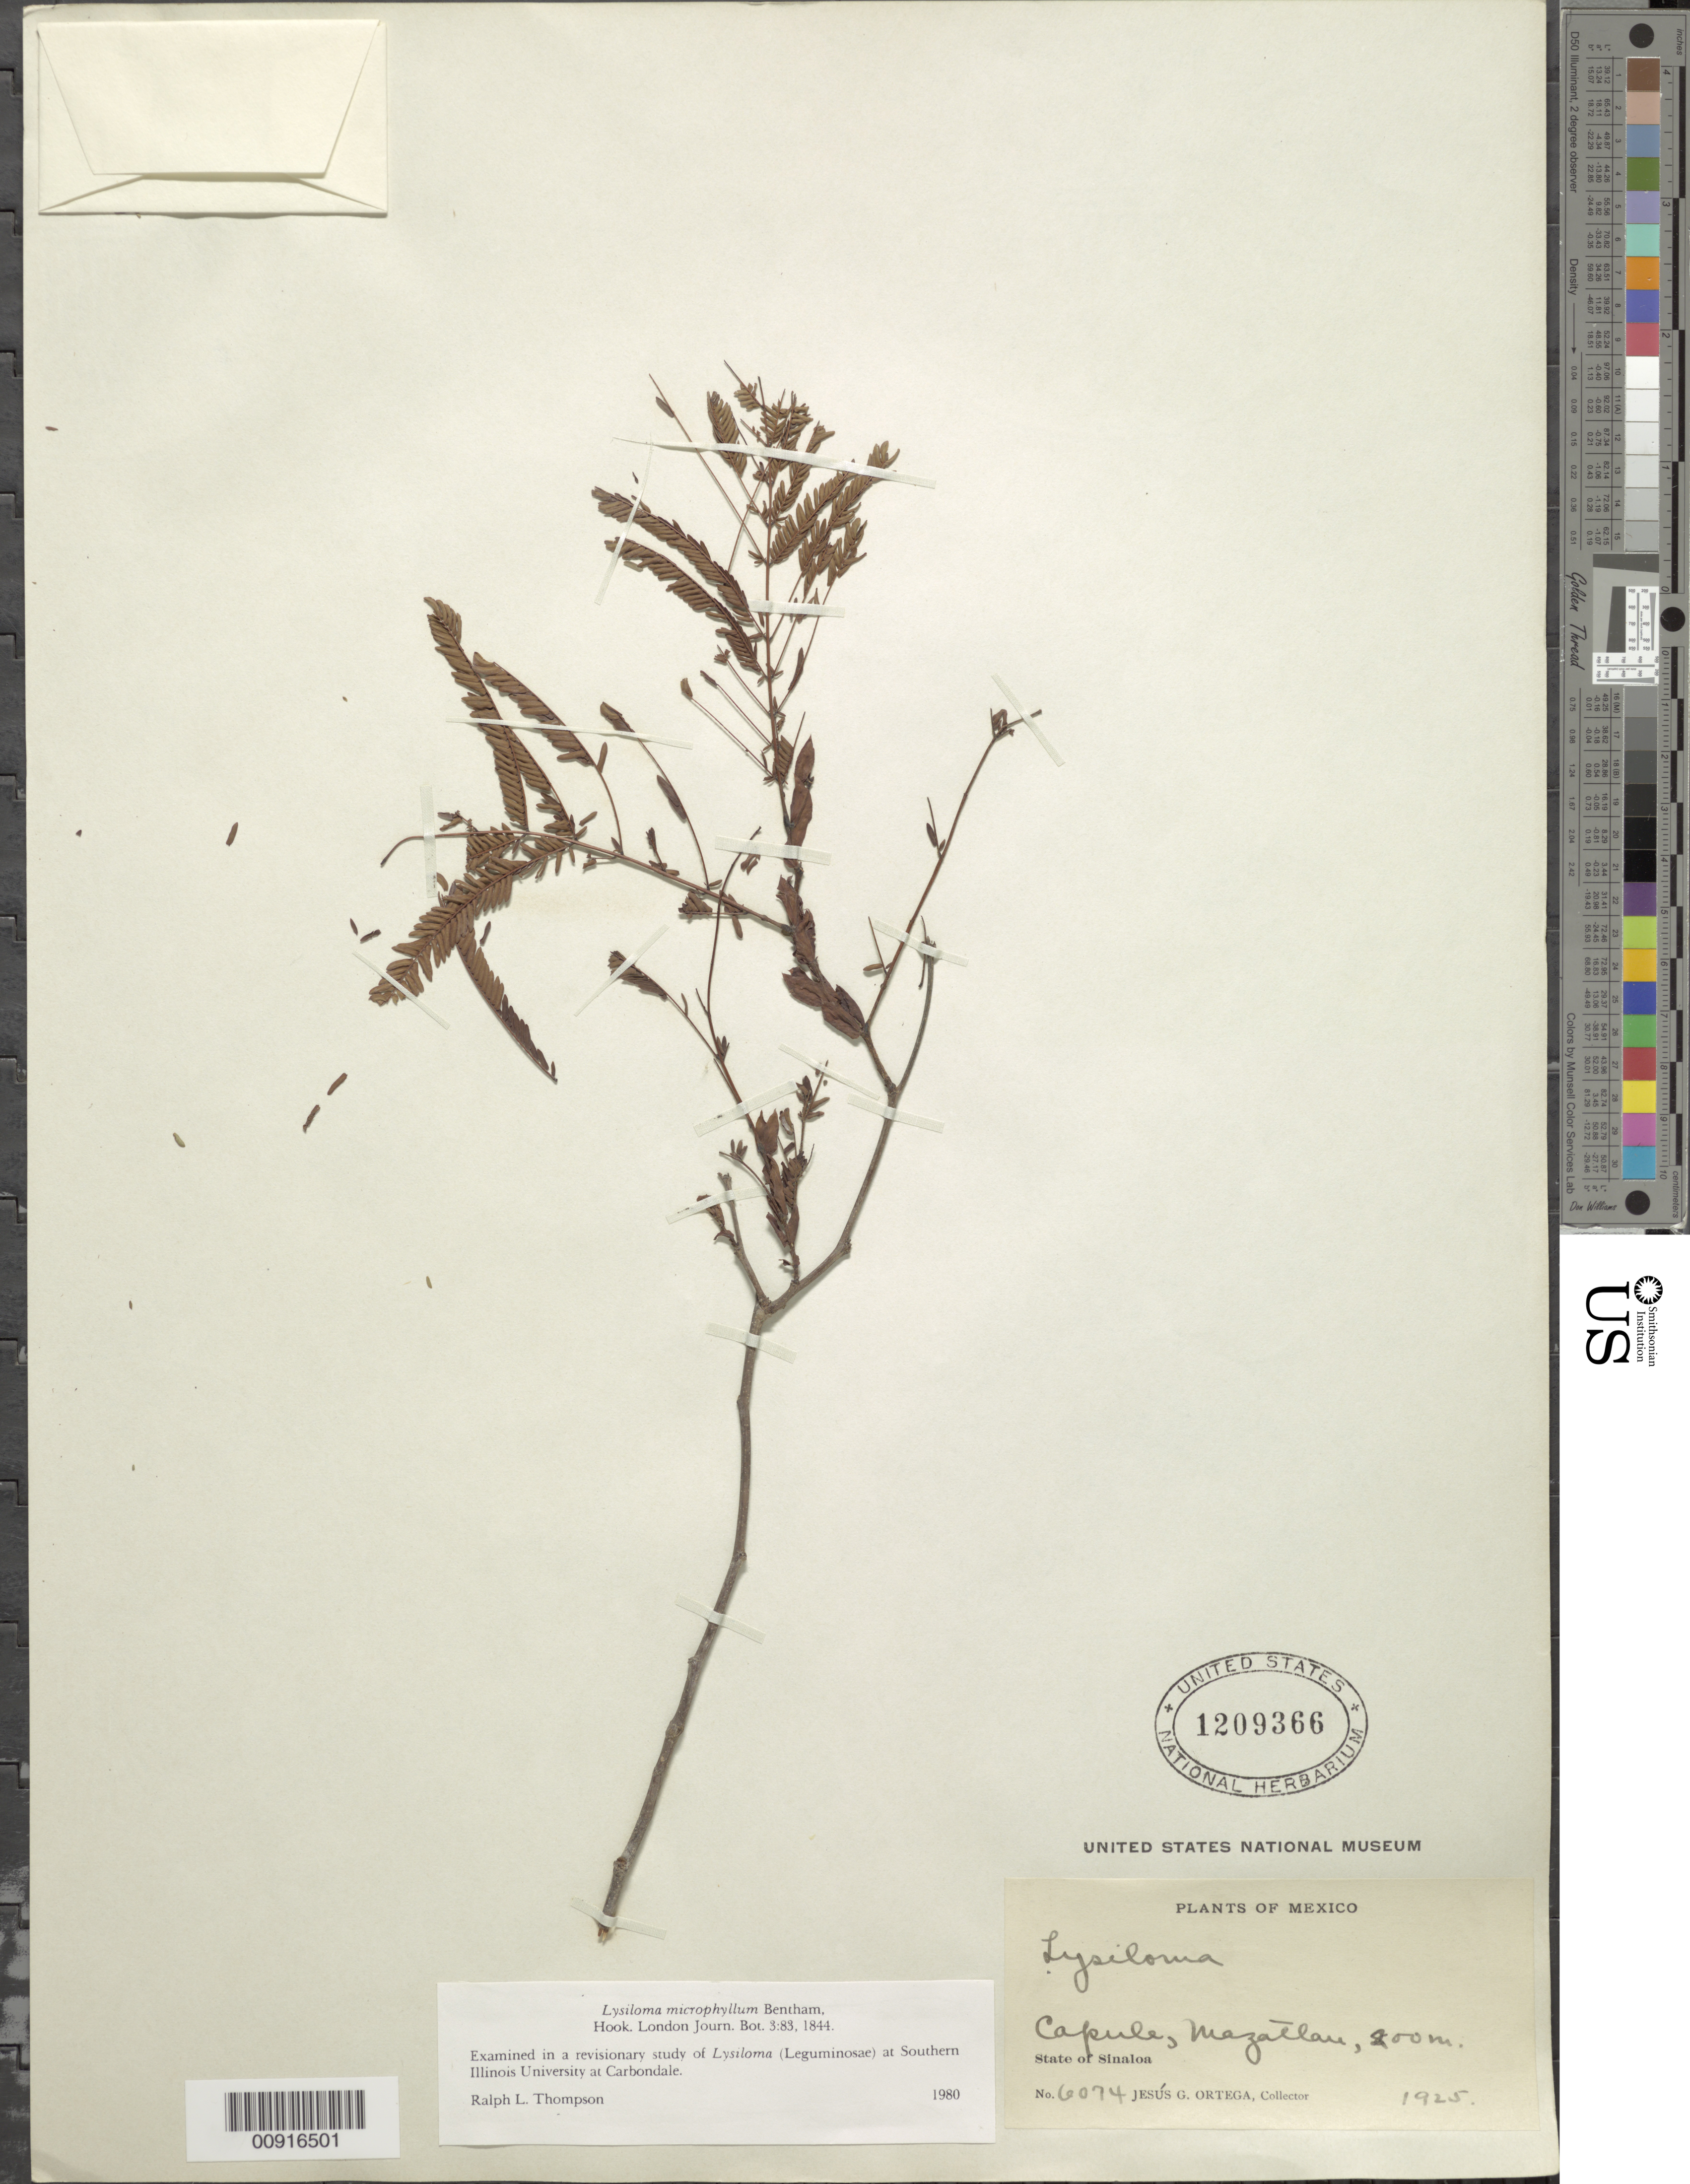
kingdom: Plantae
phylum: Tracheophyta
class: Magnoliopsida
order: Fabales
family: Fabaceae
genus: Lysiloma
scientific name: Lysiloma microphyllum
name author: Benth.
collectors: J. Ortega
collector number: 6074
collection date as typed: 1925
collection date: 1925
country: Mexico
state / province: Sinaloa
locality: Capule, Mazatlán, State of Sinaloa.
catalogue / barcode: US 1209366